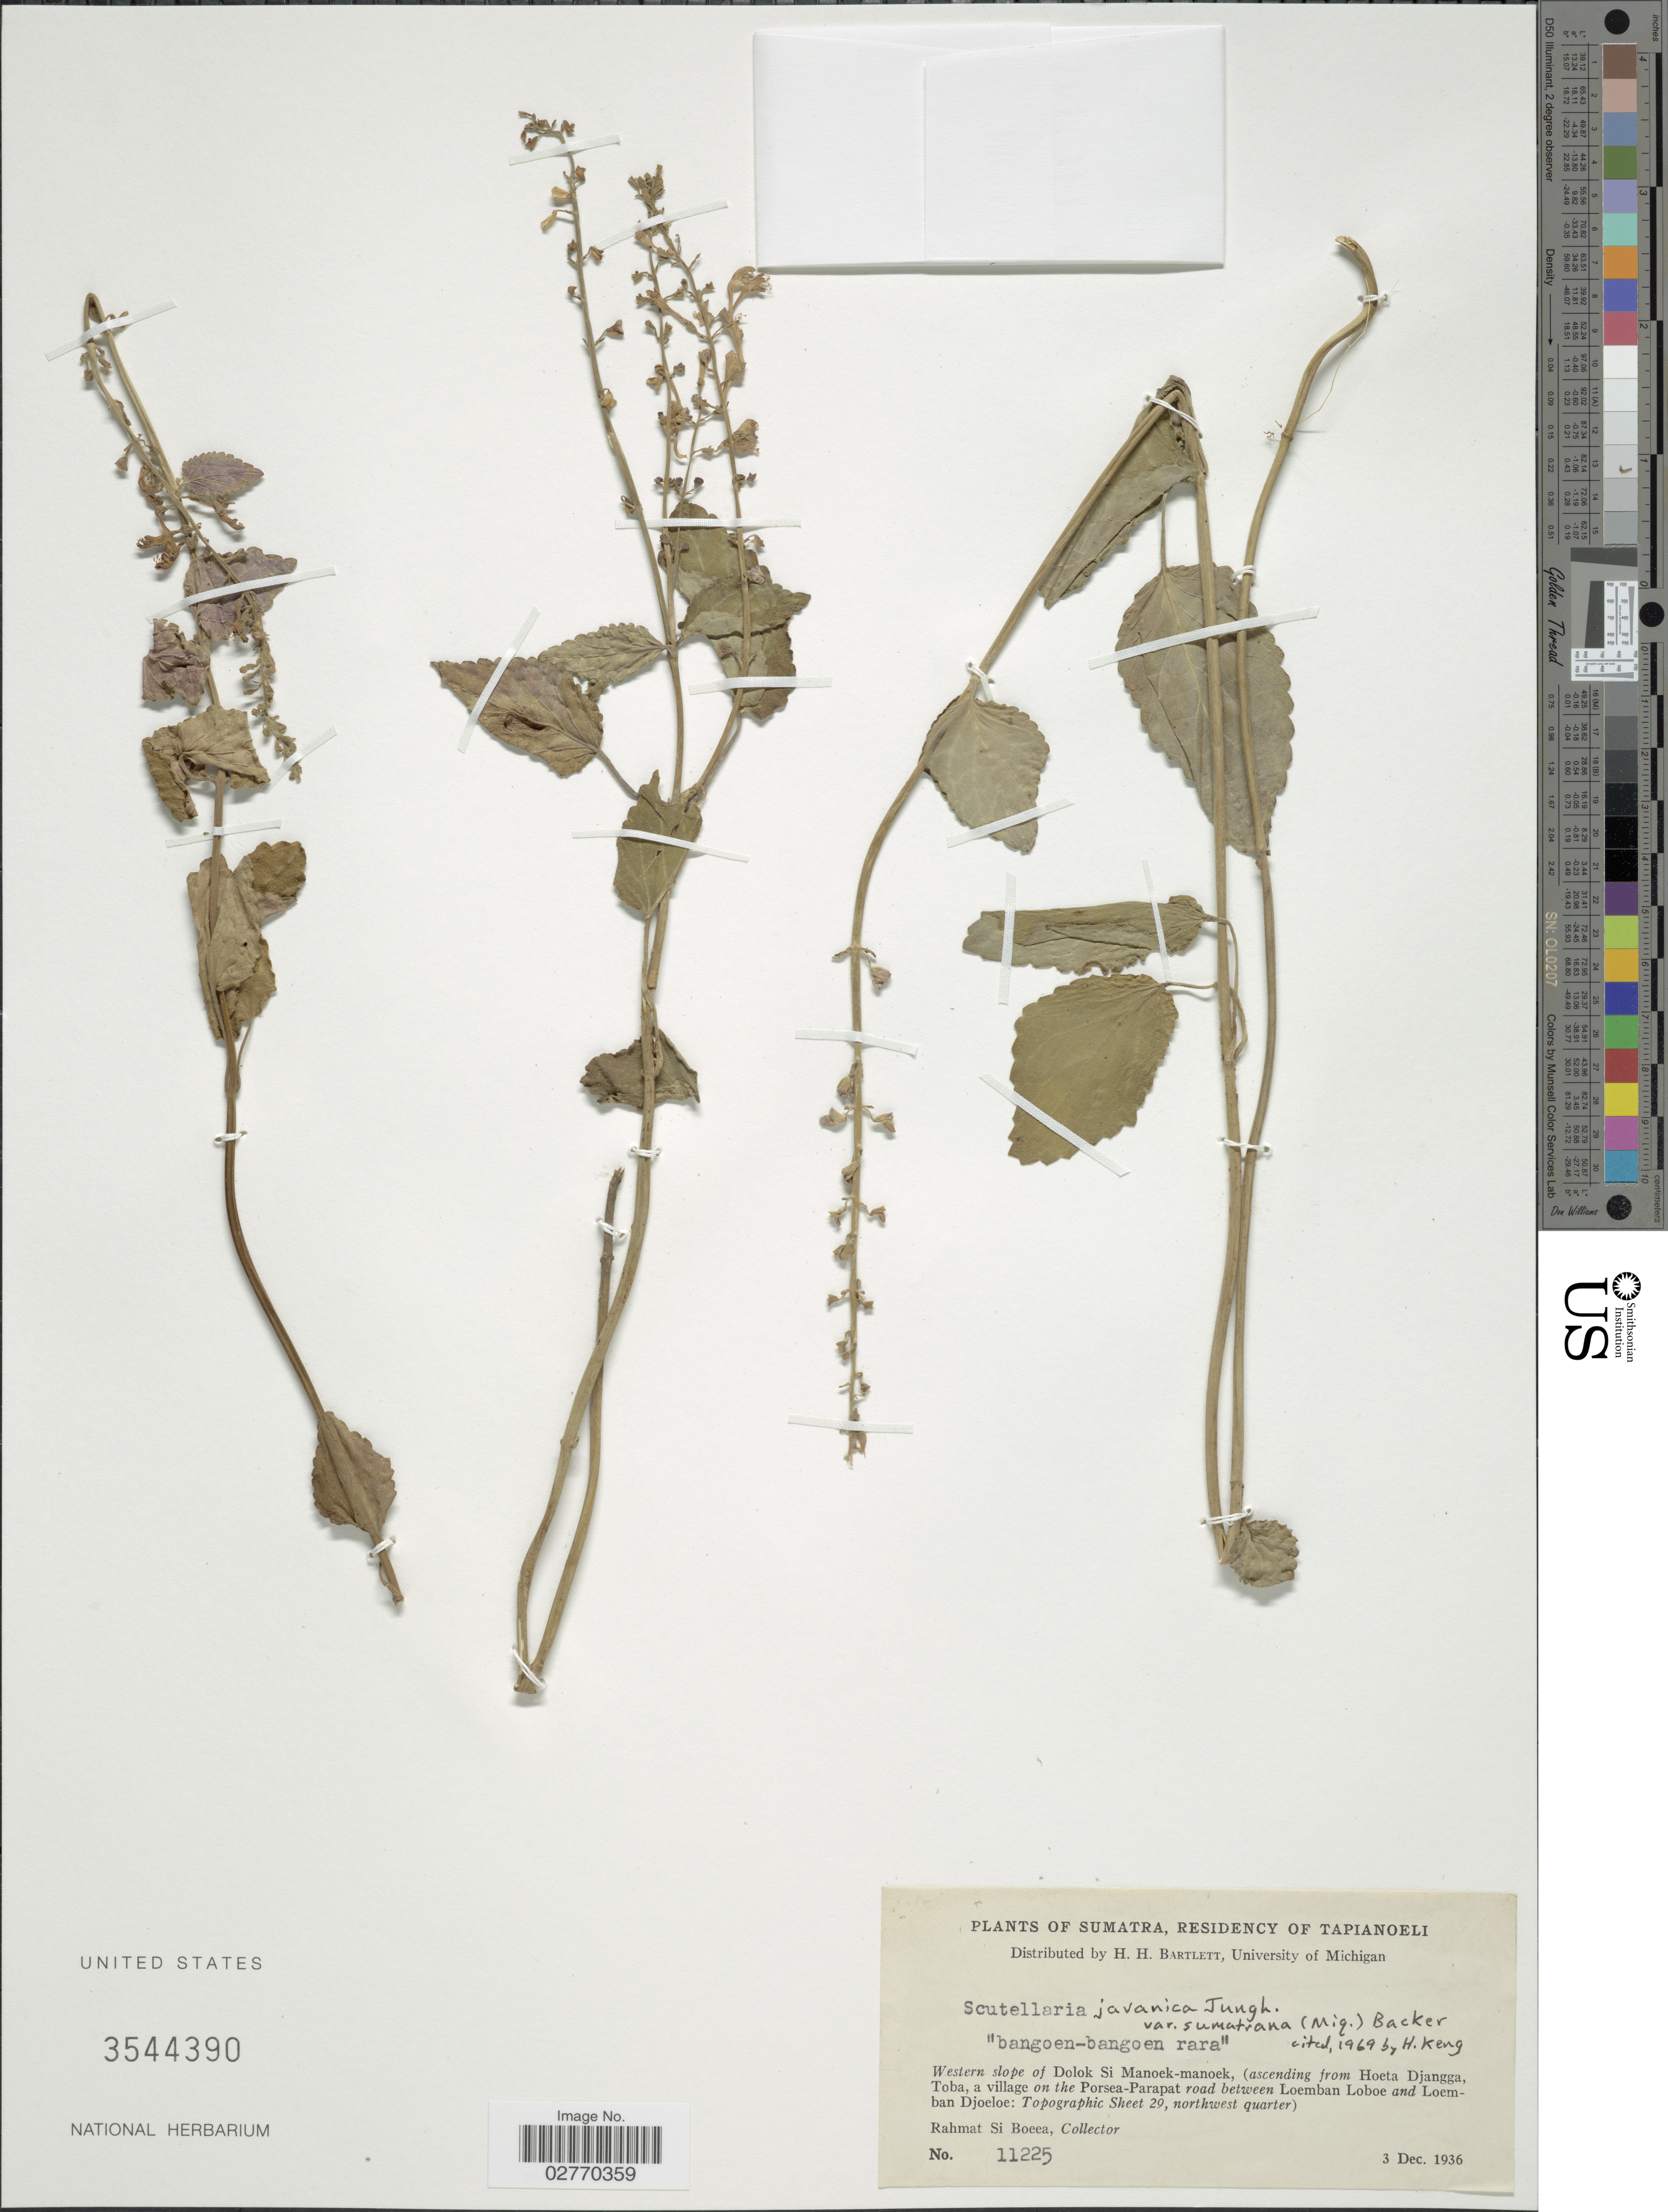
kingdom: Plantae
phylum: Tracheophyta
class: Magnoliopsida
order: Lamiales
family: Lamiaceae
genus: Scutellaria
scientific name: Scutellaria javanica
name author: Jungh.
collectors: Rahmat Si Boeea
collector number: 11225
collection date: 1936-12-03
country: Indonesia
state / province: Sumatra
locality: Residency of Tapianoeli. Western slope of Dolok Si Manoek-manoek, (ascending from Hoeta Djangga, Toba, a village on the Porsea-Parapat road between Loemban Loboe and Loemban Djoeloe: Topographic Sheet 29, northwest quarter).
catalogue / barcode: US 3544390